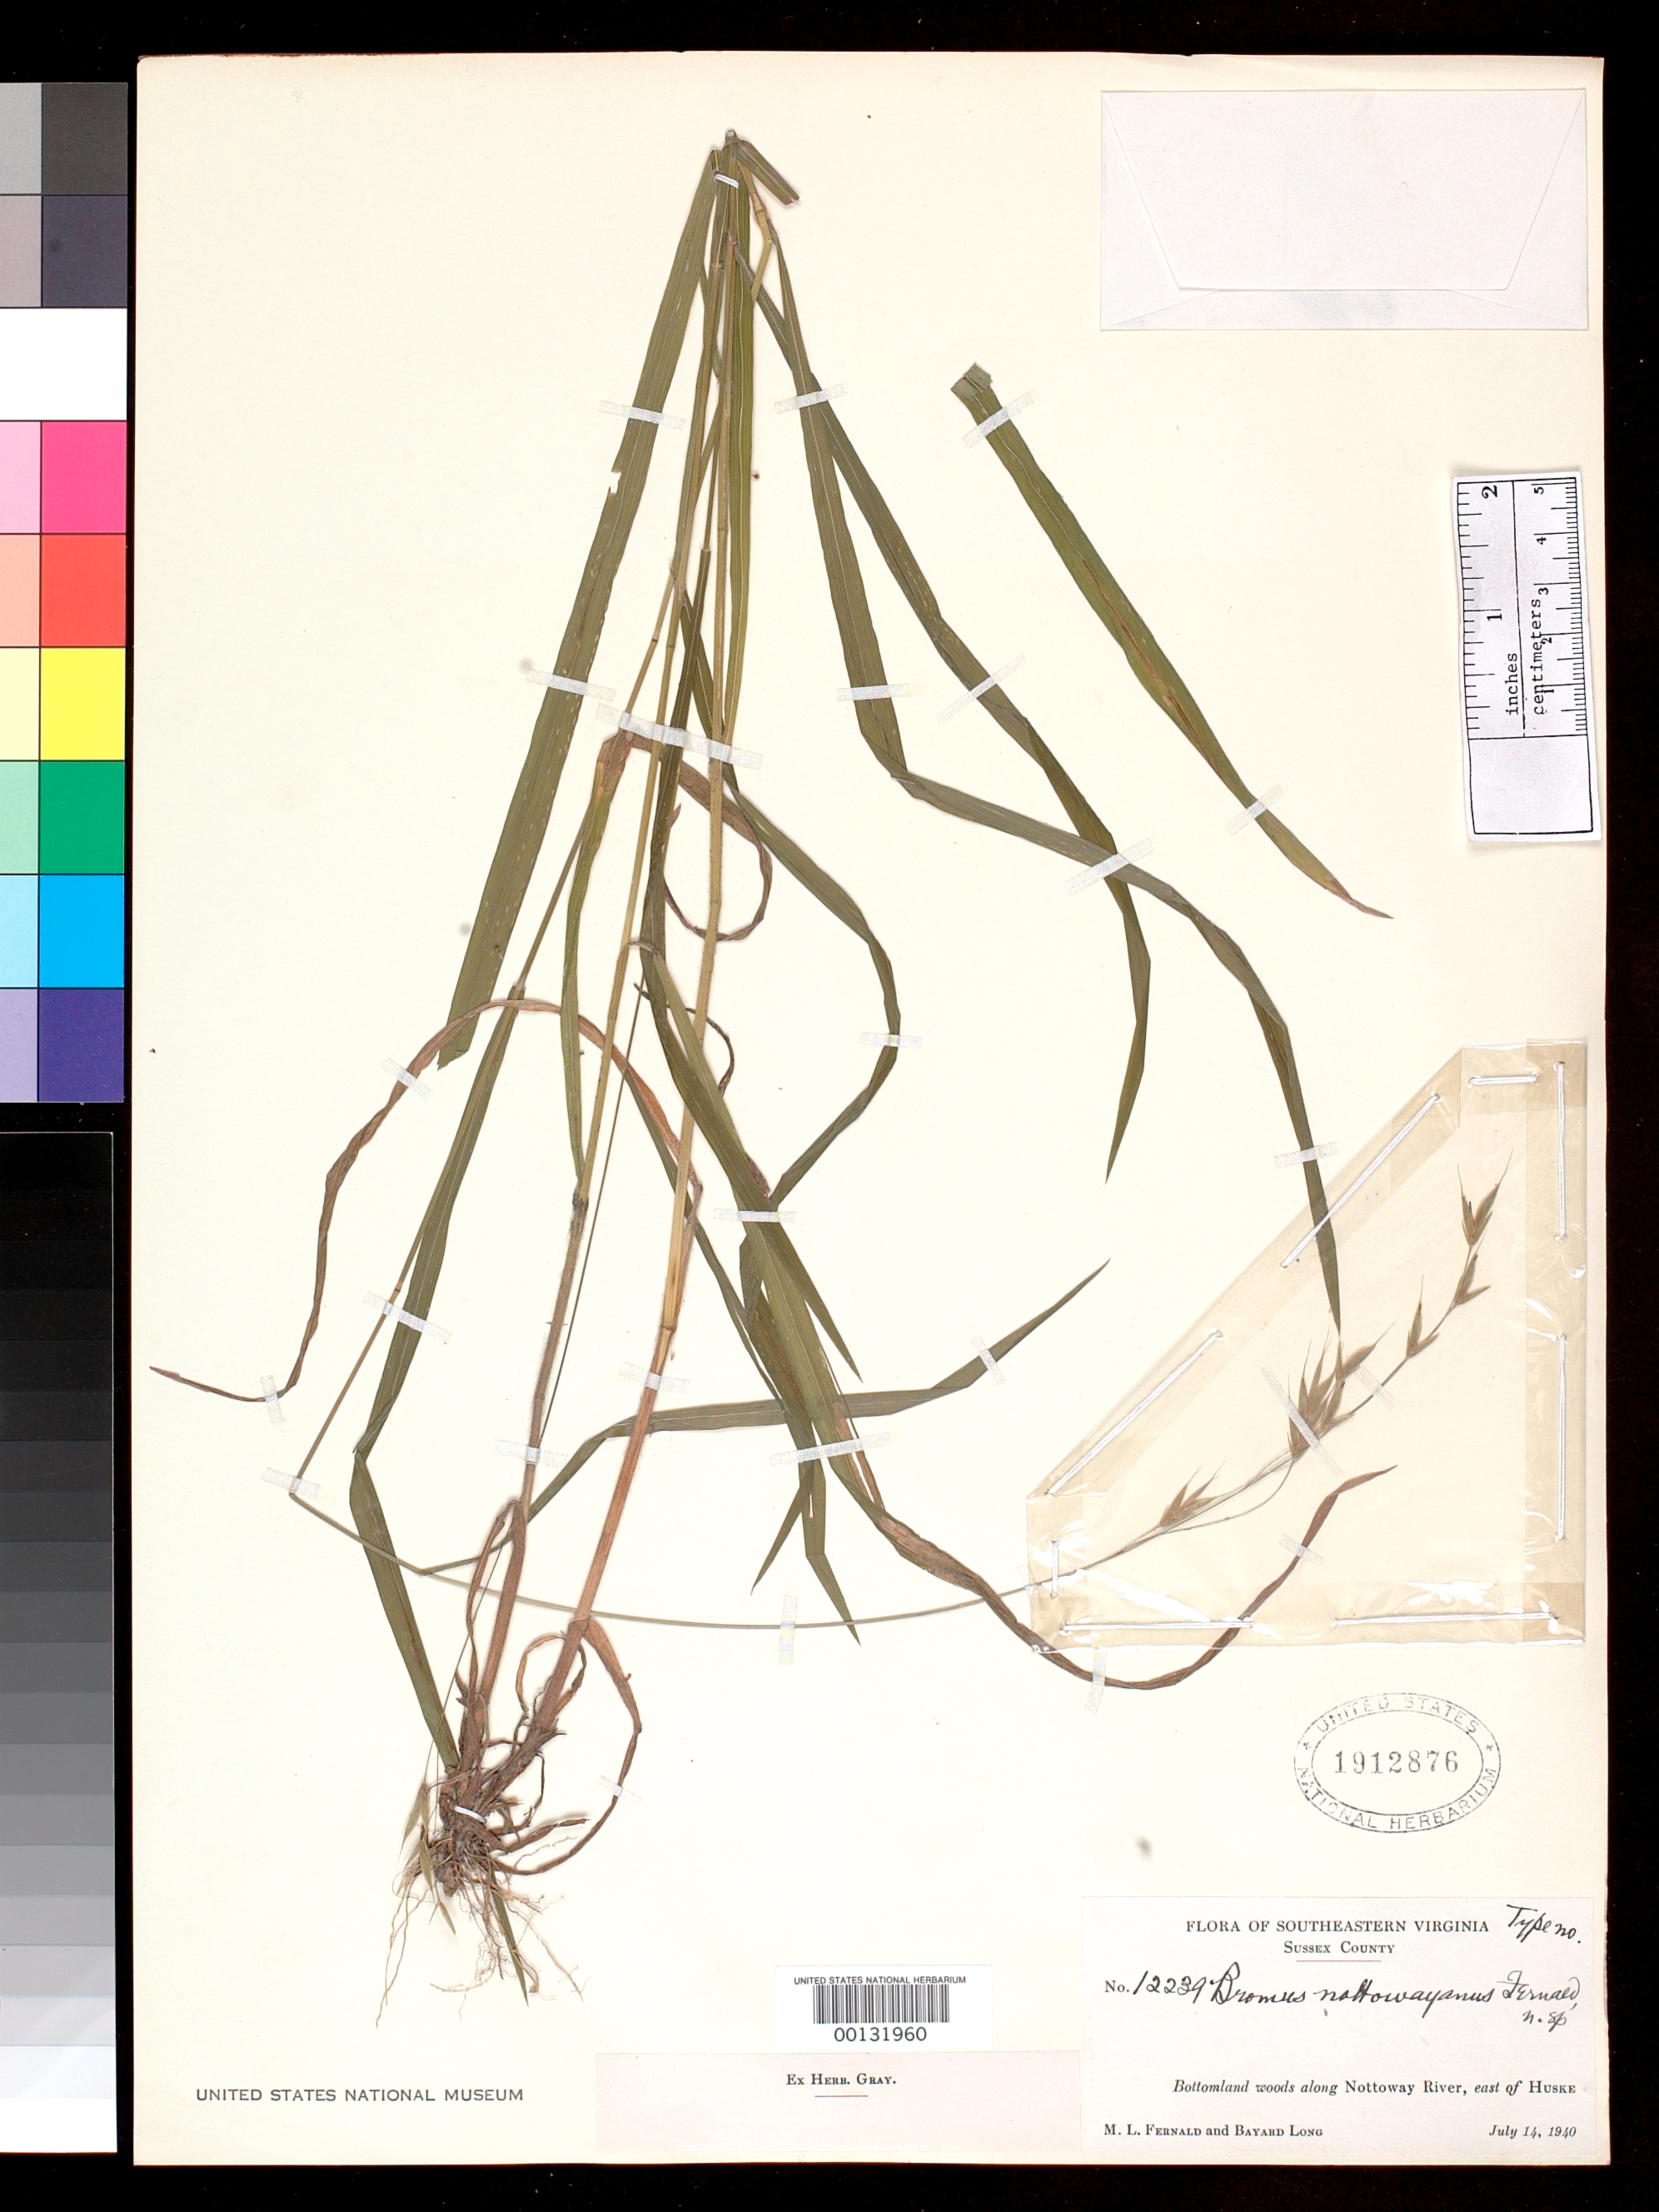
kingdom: Plantae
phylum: Tracheophyta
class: Liliopsida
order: Poales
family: Poaceae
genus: Bromus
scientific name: Bromus nottawayanus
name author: Fernald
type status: Isotype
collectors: M. L. Fernald & B. H. Long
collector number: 12239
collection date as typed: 14 Jul 1940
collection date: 1940-07-14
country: United States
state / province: Virginia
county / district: Sussex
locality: Along Nottoway River, E of Huske.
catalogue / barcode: US 1912876